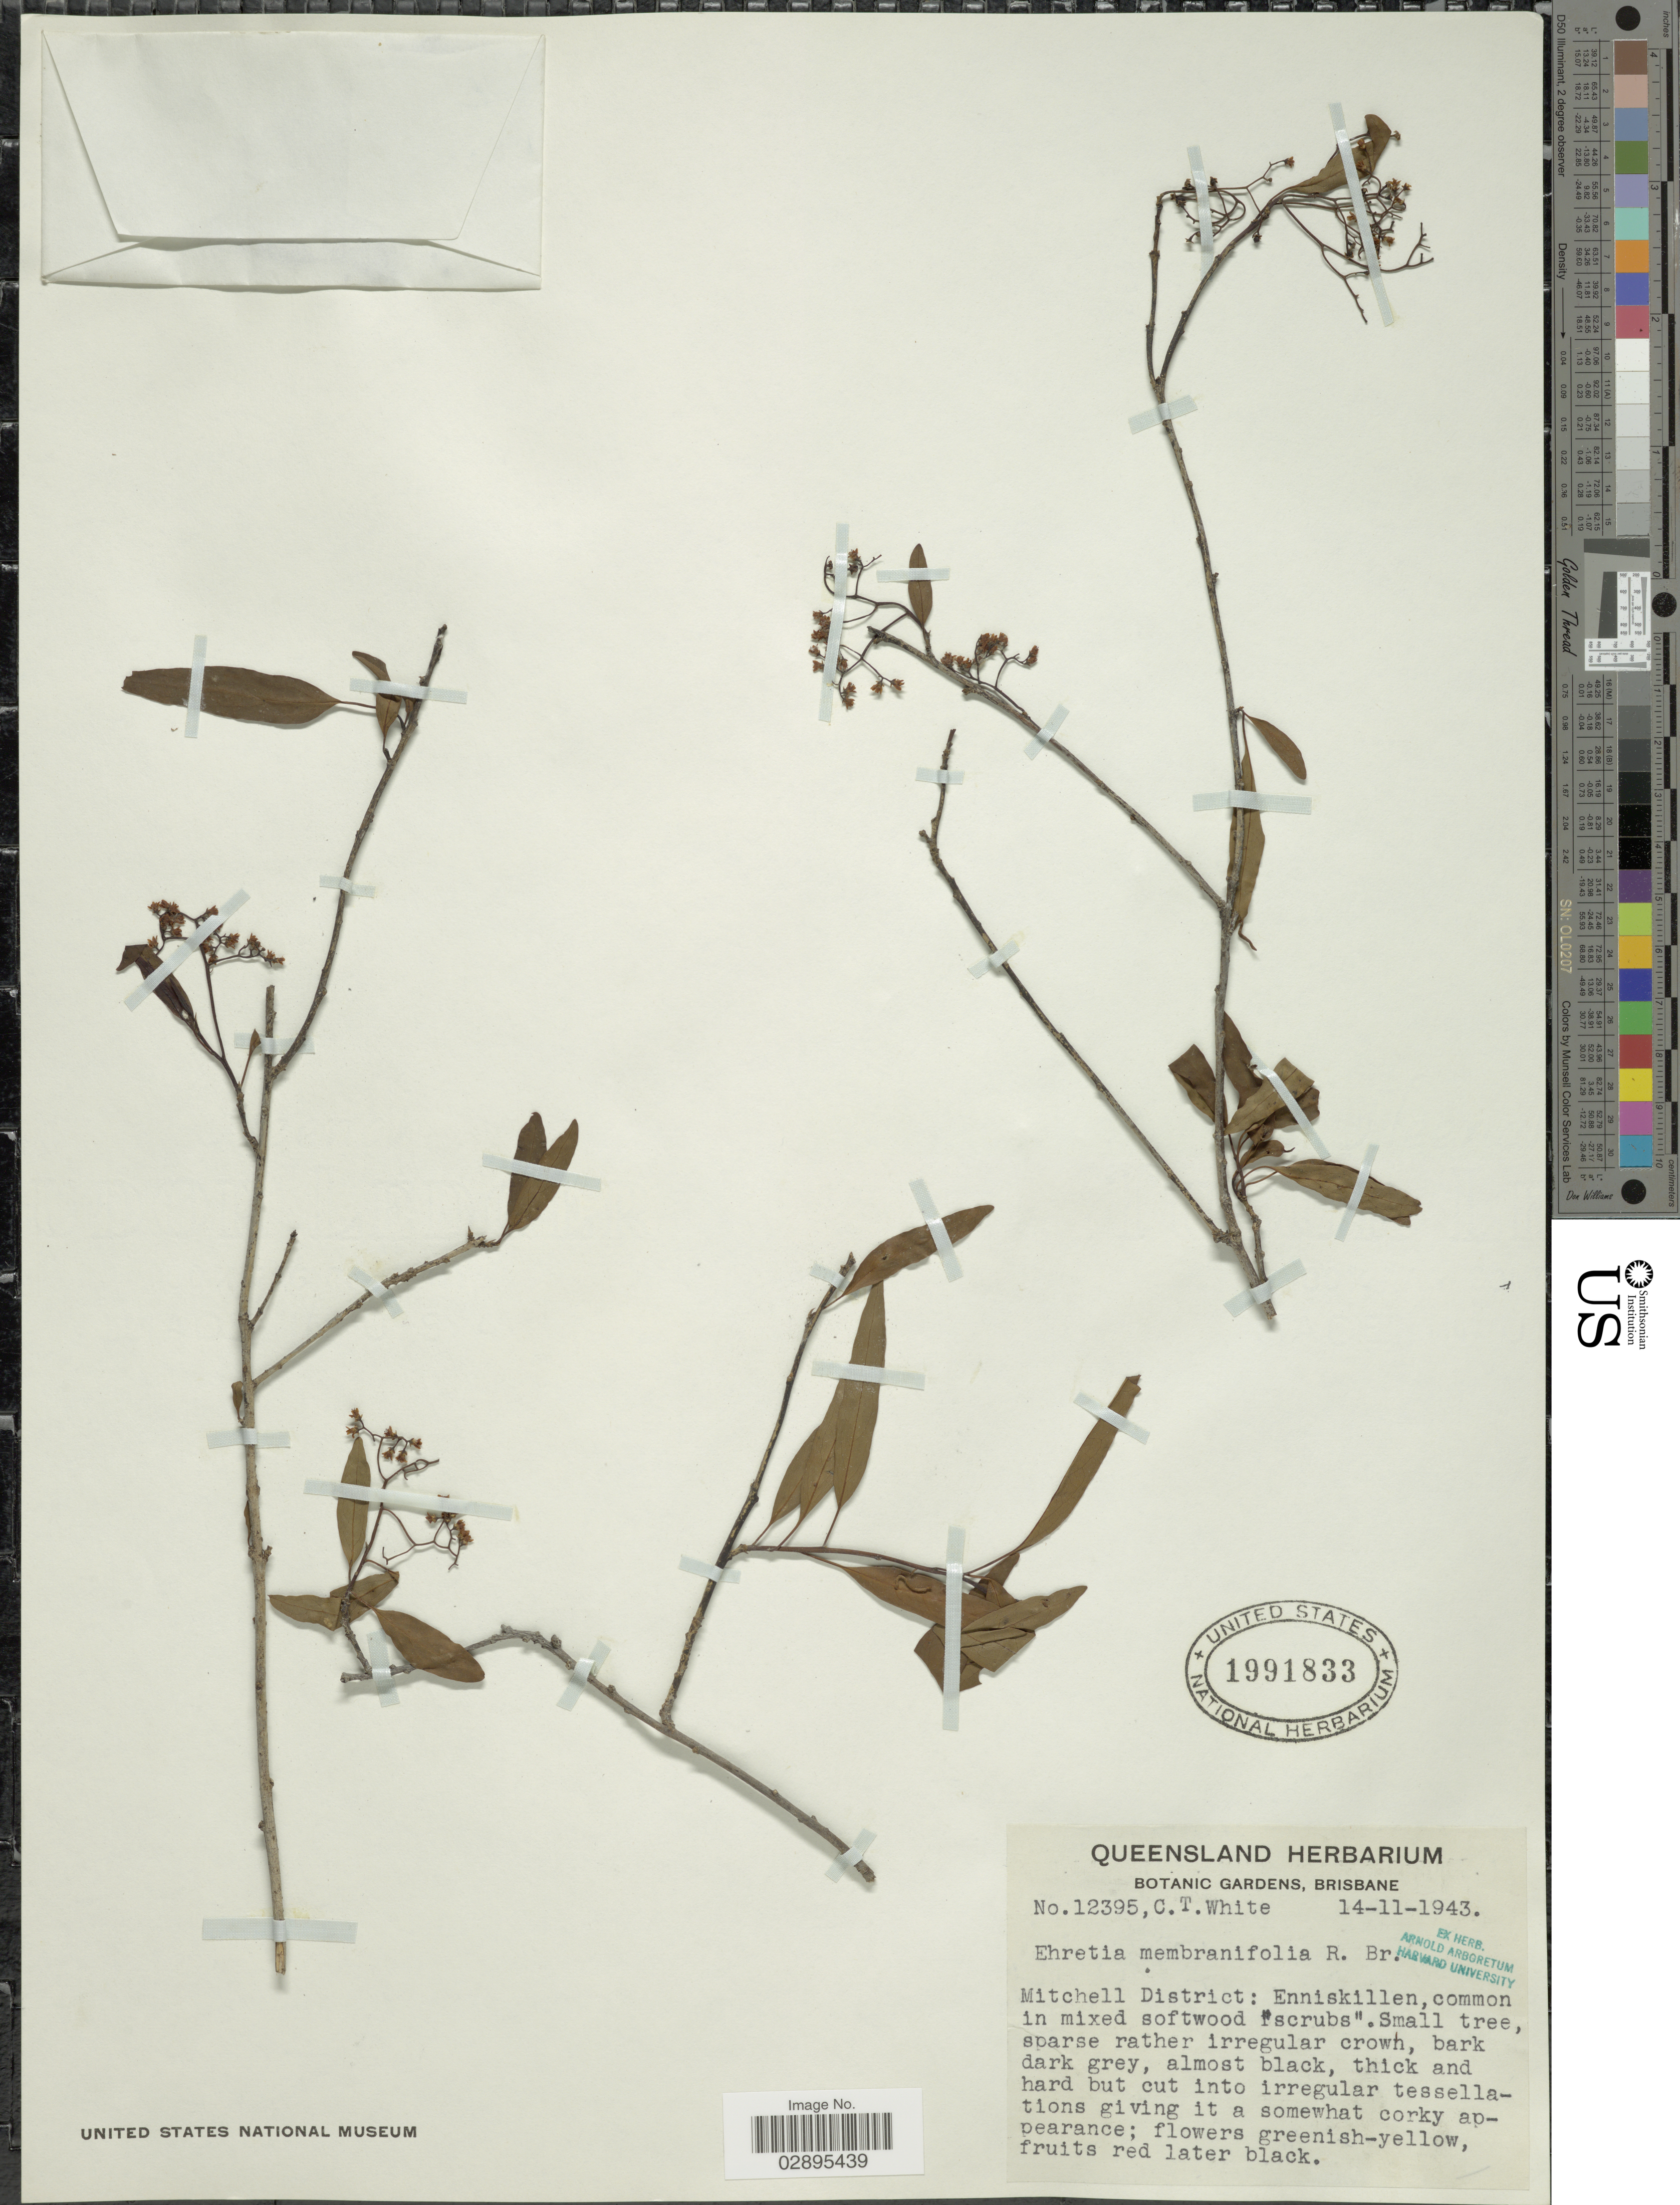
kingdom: Plantae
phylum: Tracheophyta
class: Magnoliopsida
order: Boraginales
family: Ehretiaceae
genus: Ehretia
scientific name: Ehretia membranifolia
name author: R. Br.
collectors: C. T. White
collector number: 12395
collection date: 1943-11-14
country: Australia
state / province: Queensland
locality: Mitchell District; Enniskillen.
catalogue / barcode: US 1991833